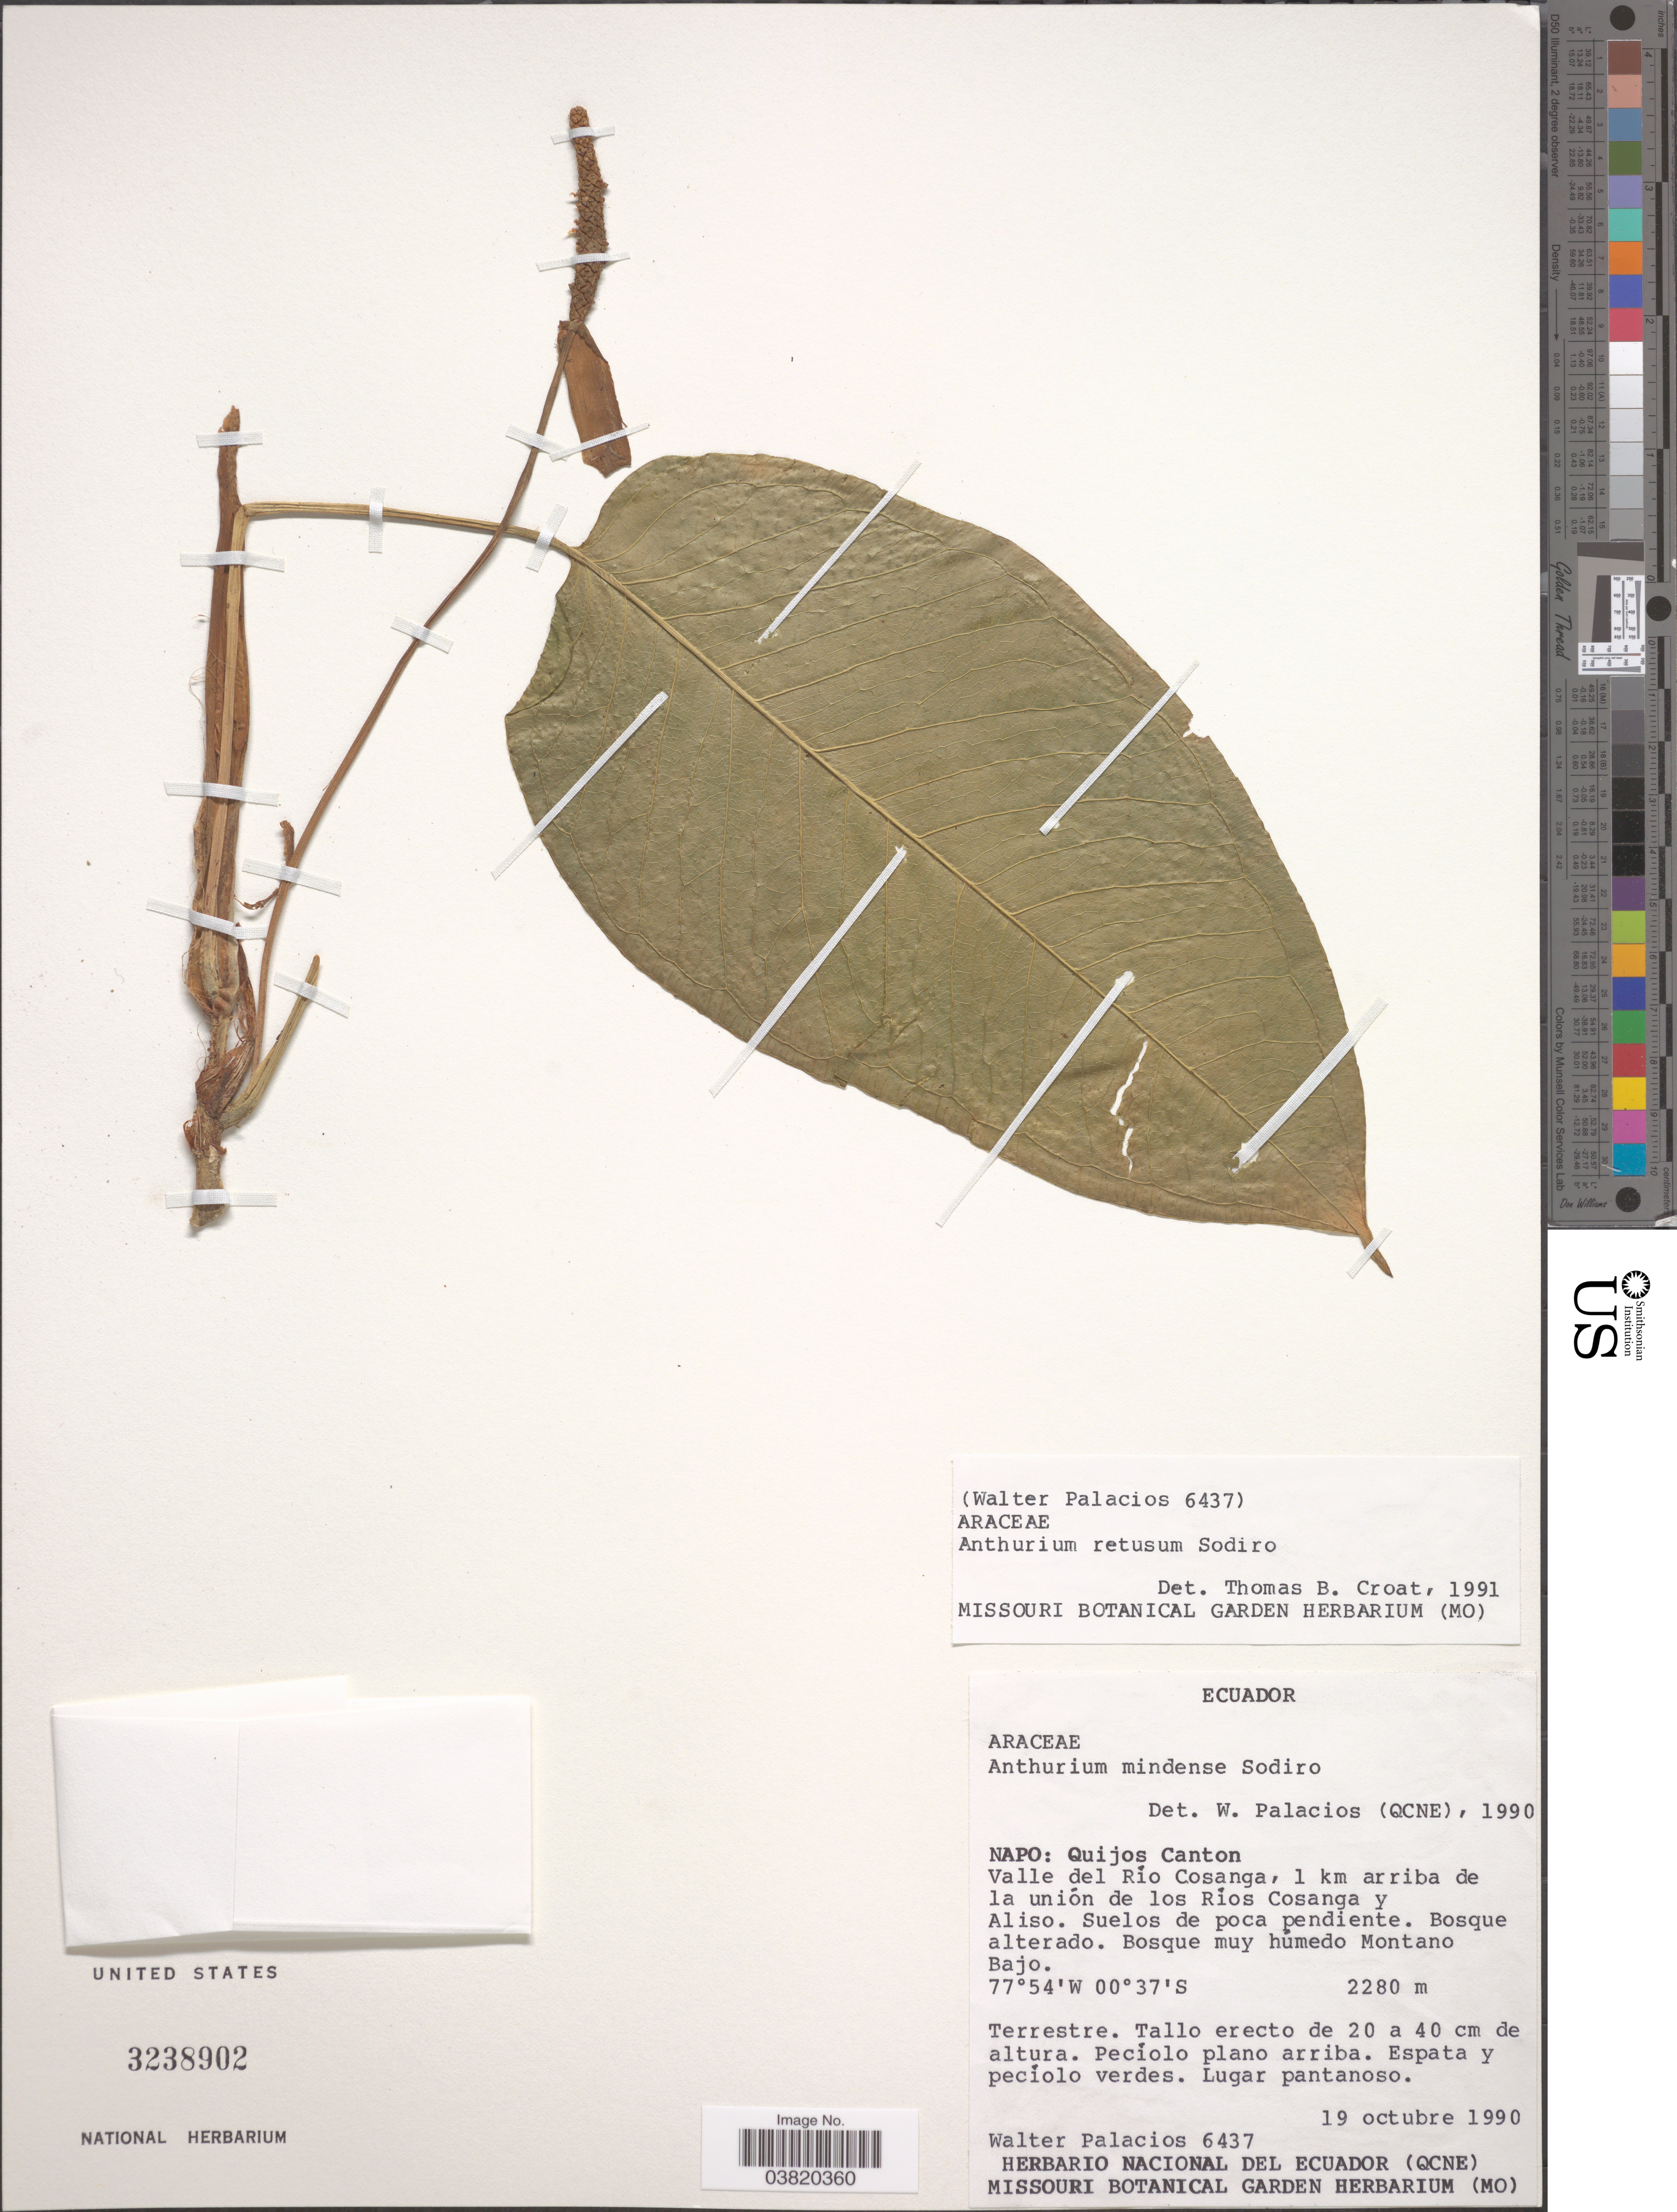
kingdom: Plantae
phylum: Tracheophyta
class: Liliopsida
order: Alismatales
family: Araceae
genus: Anthurium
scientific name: Anthurium retusum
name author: Sodiro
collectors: W. Palacios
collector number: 6437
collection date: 1990-10-19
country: Ecuador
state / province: Napo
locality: Quijos Canton. Valle del Río Cosanga, 1 km arriba de la unión de los Ríos Cosanga y Aliso. Bosque muy húmedo Montano Bajo.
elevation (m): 2280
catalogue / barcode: US 3238902